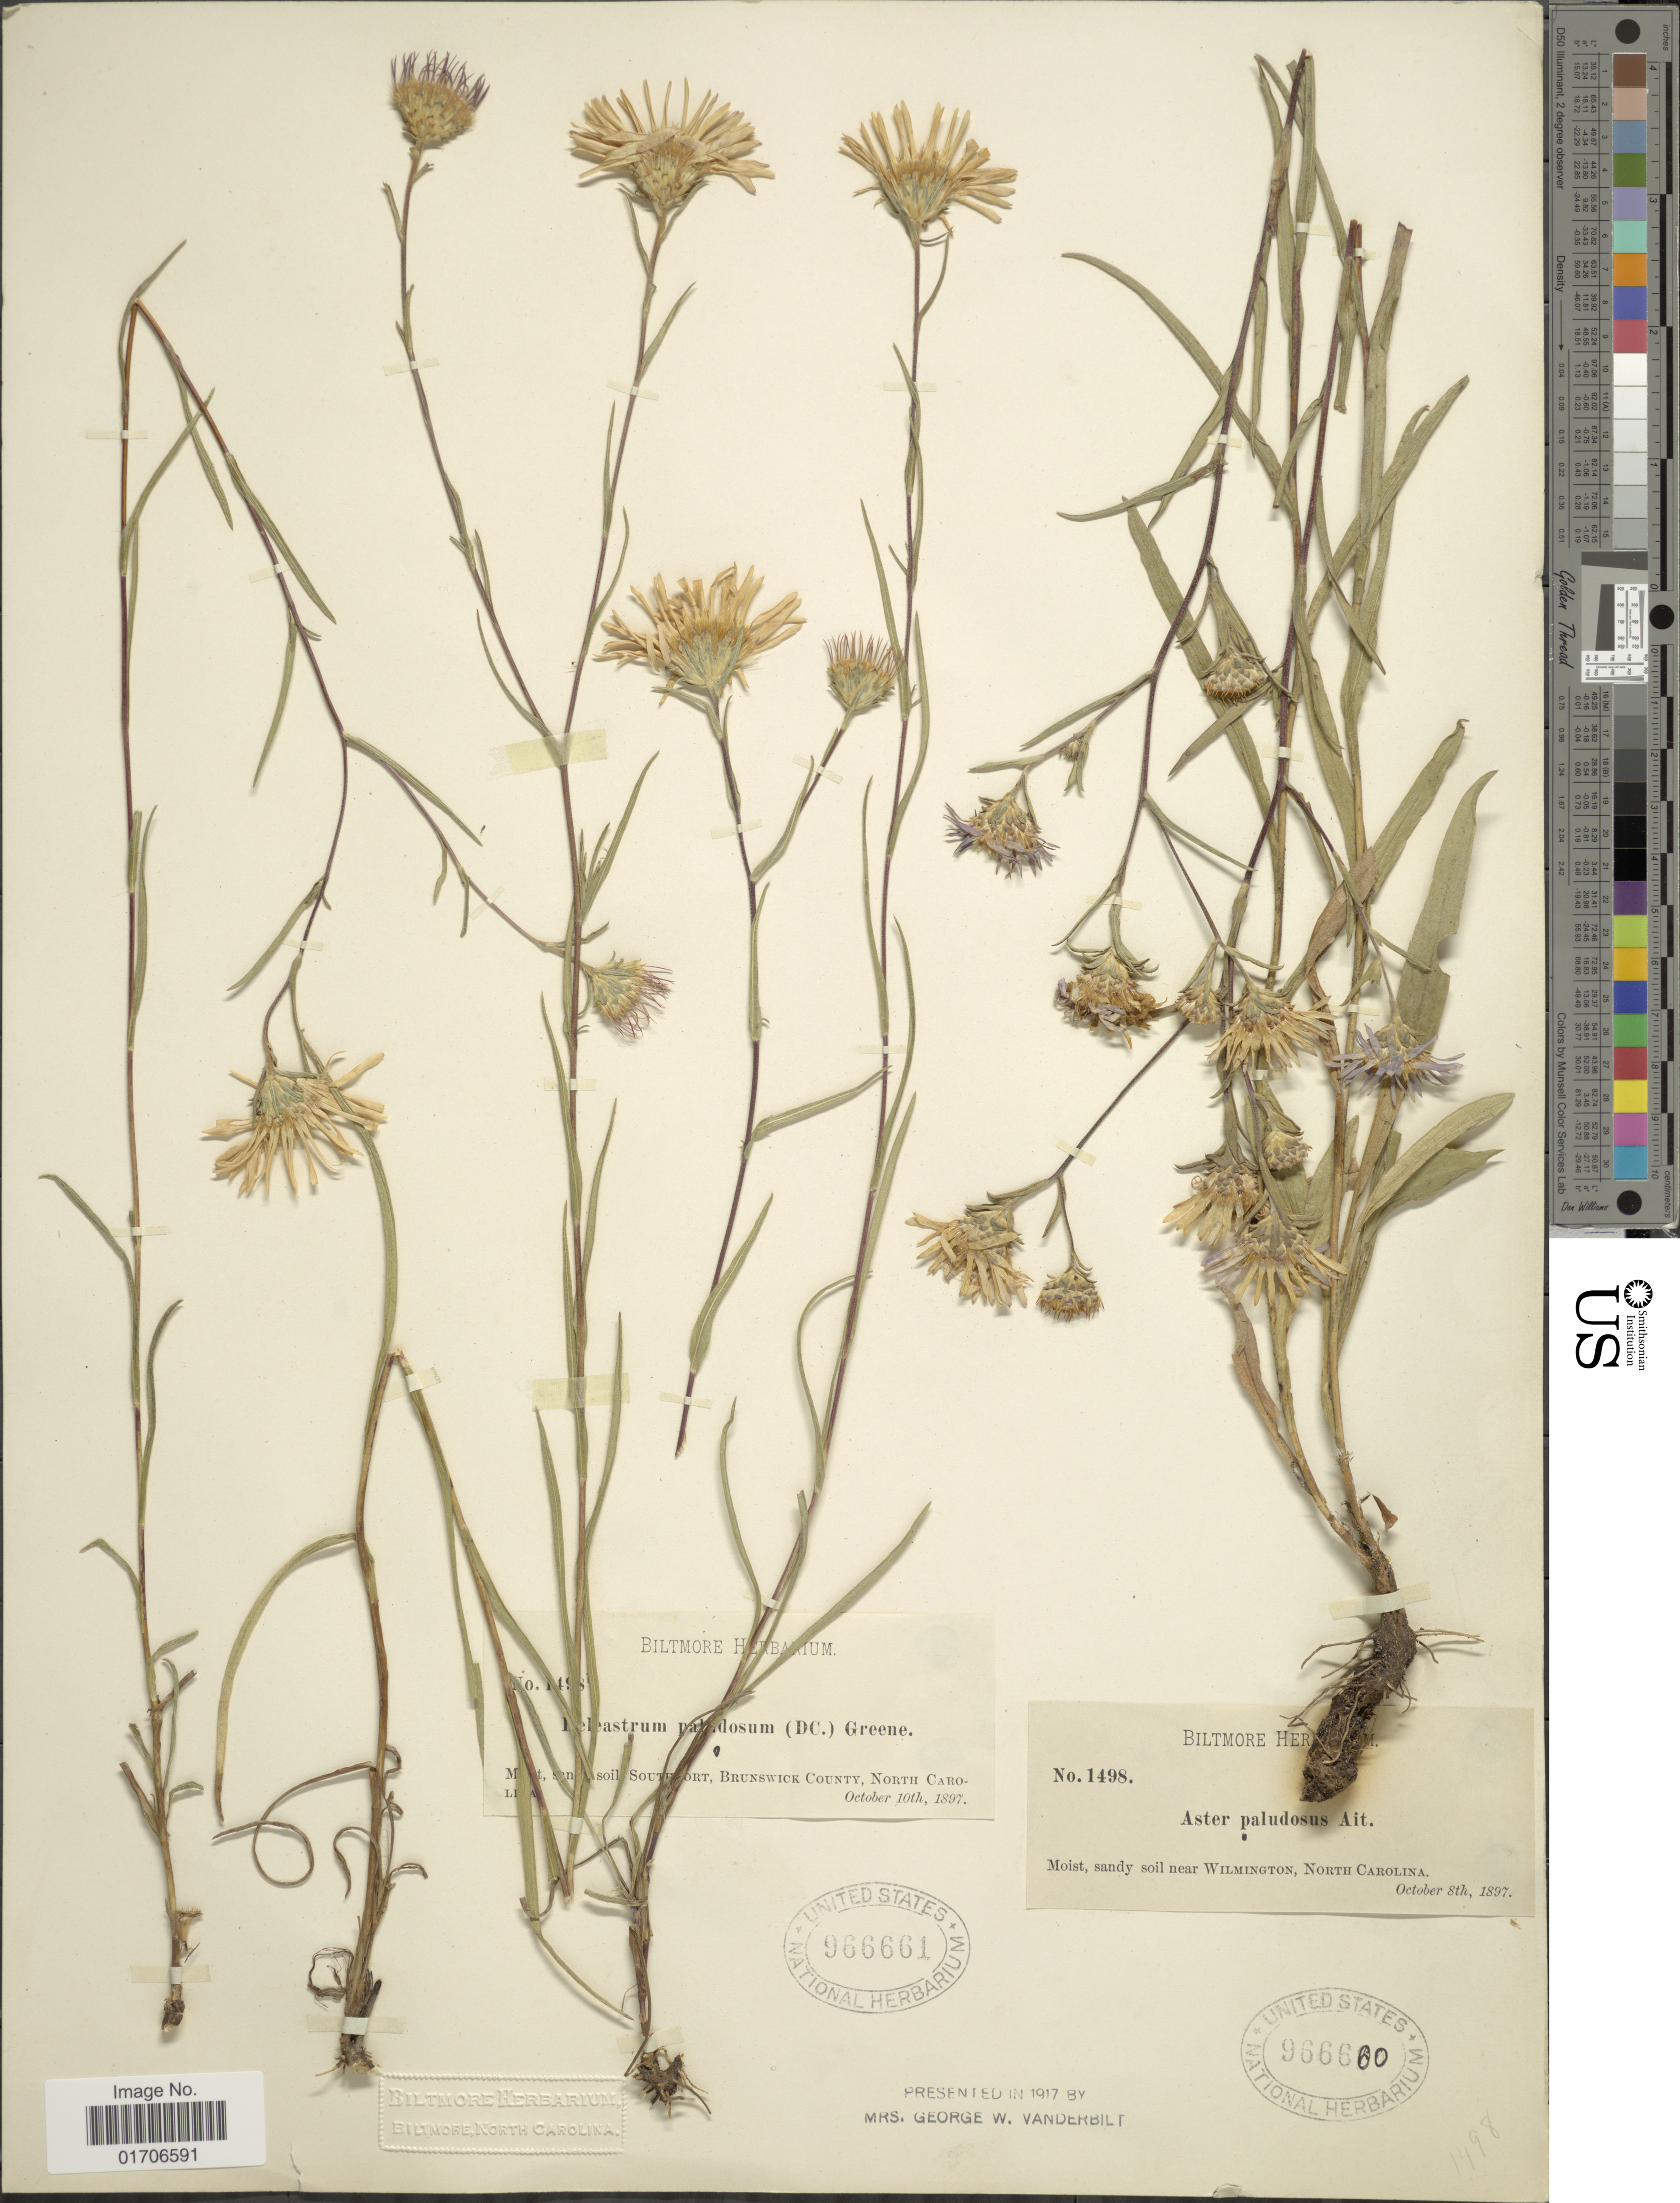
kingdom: Plantae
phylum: Tracheophyta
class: Magnoliopsida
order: Asterales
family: Asteraceae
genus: Eurybia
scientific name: Eurybia paludosa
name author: (Aiton) G.L. Nesom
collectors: ex herb. Biltmore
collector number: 1498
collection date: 1897-10-08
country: United States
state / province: North Carolina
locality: Moist, sandy soil near Wilmington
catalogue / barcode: US 966660